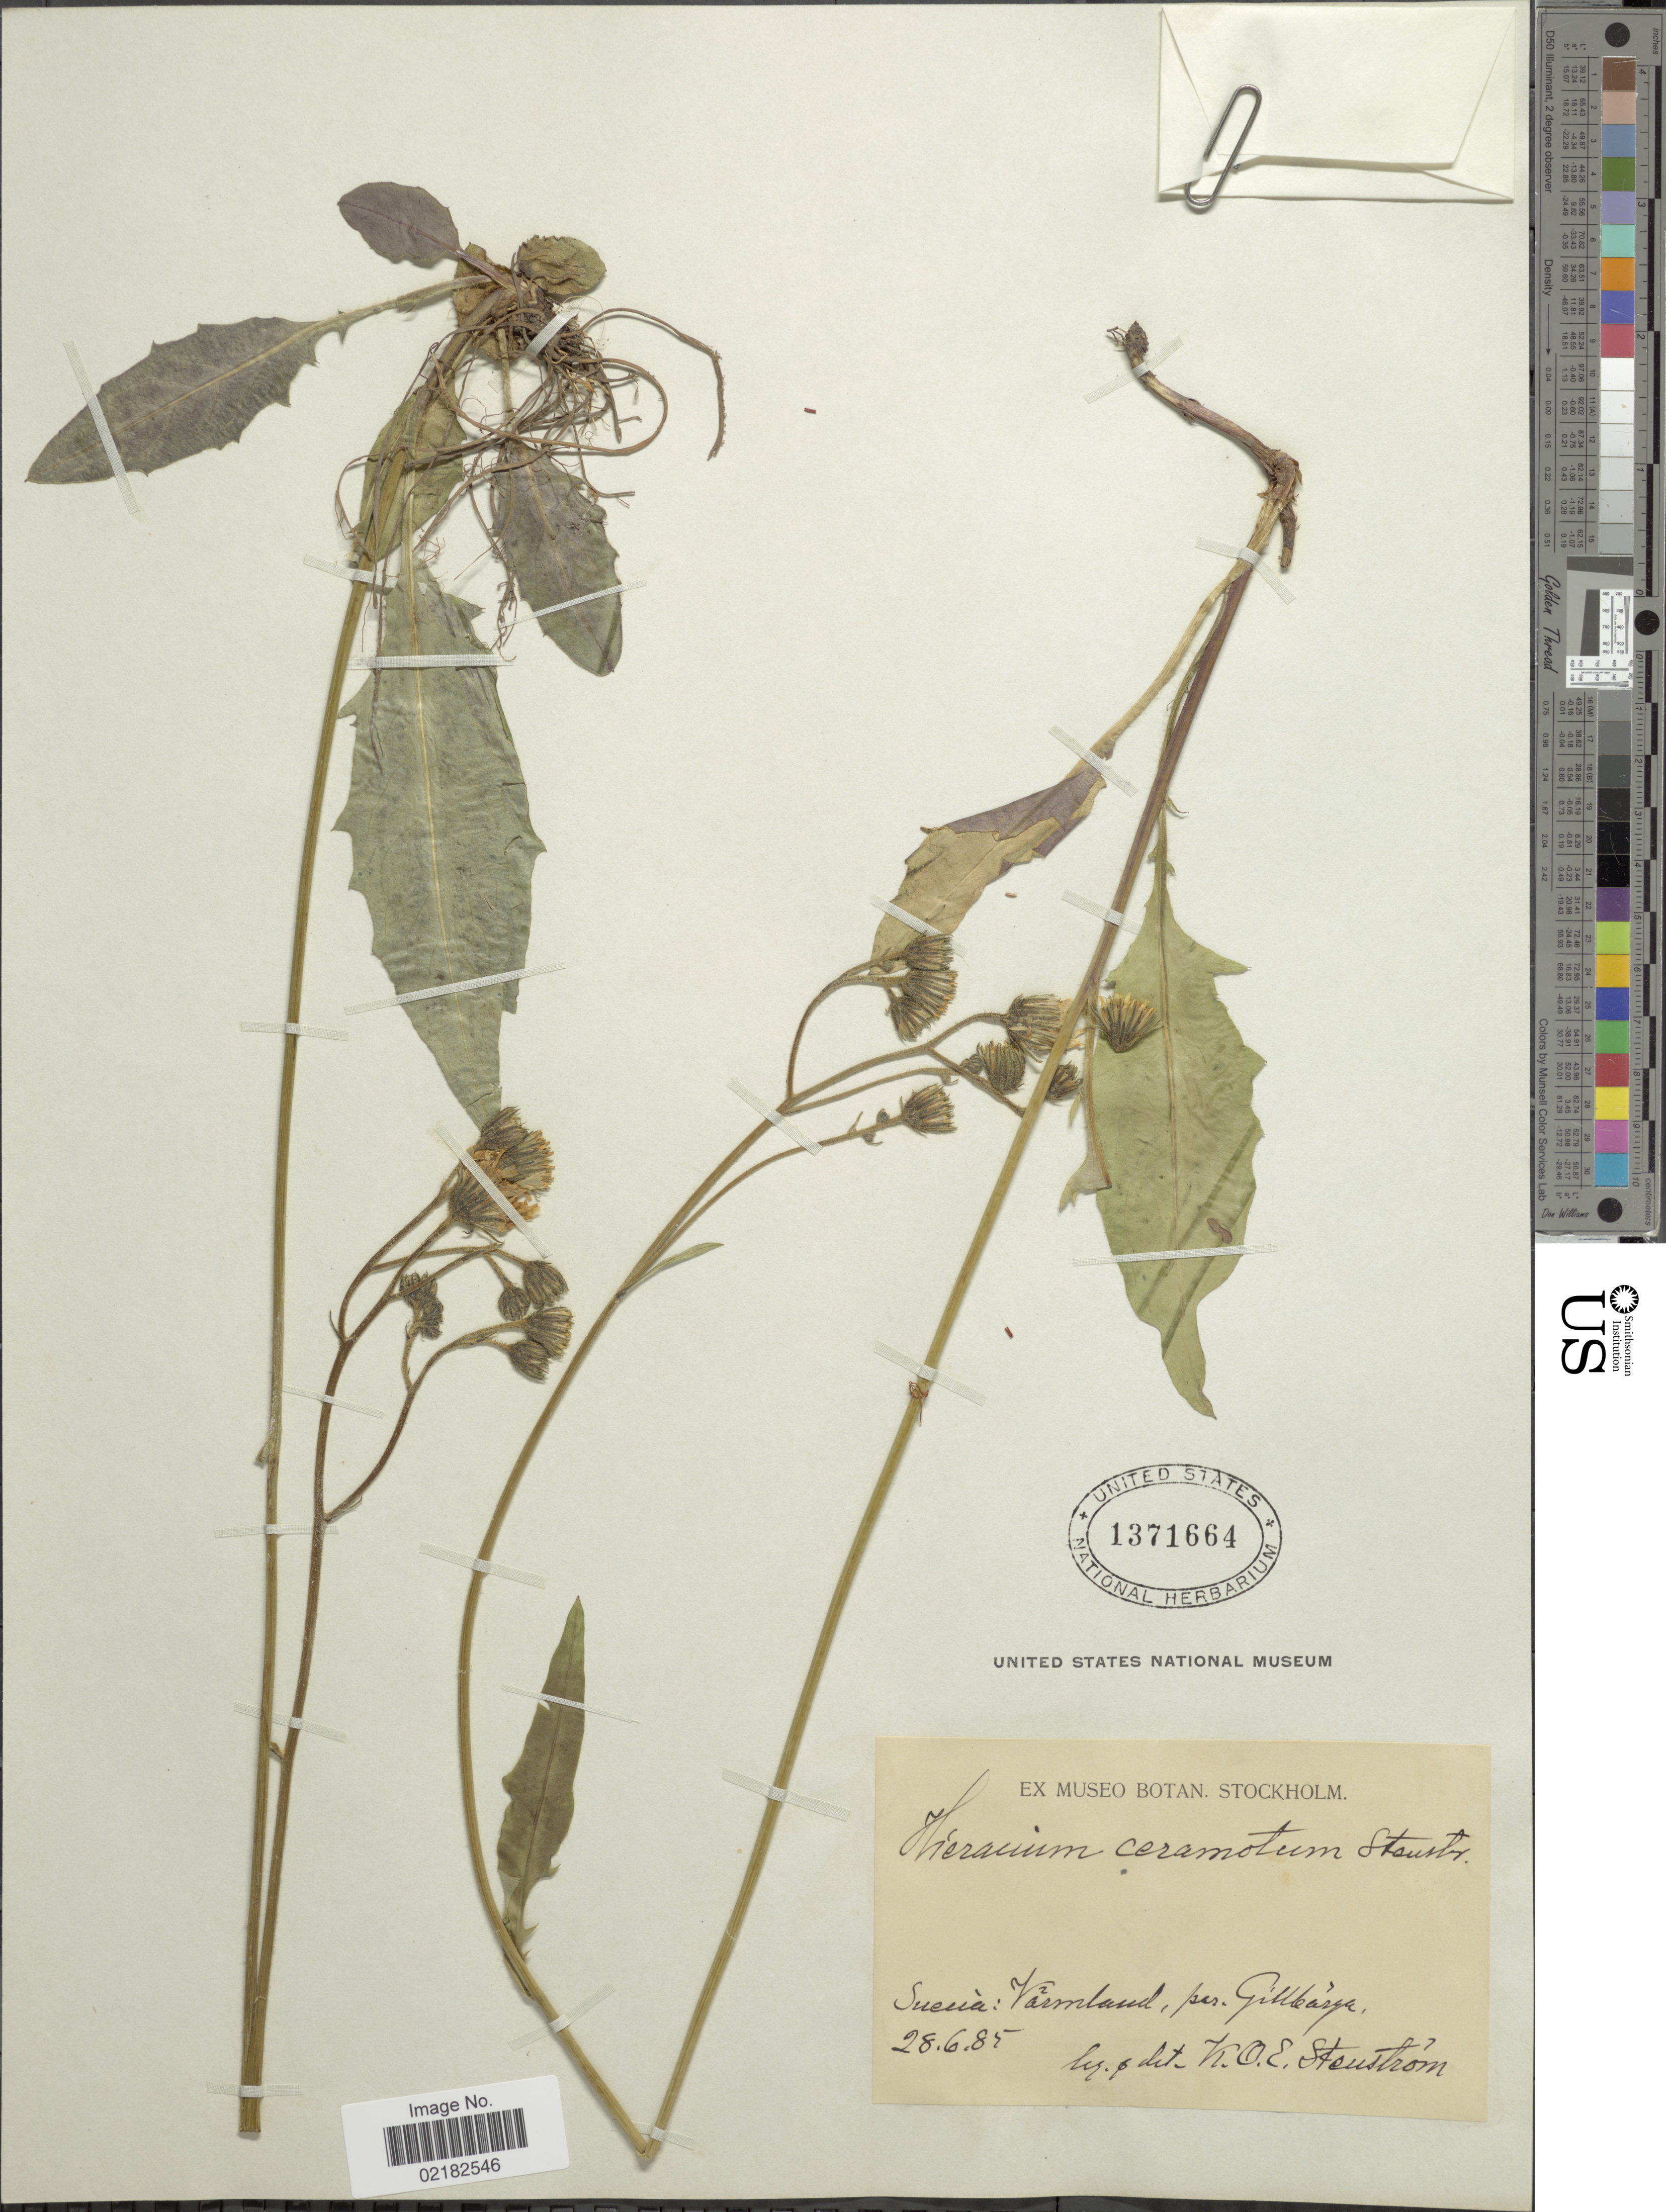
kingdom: Plantae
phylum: Tracheophyta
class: Magnoliopsida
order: Asterales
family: Asteraceae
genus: Hieracium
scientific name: Hieracium ceramotum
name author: Stenstr. ex Dahlst.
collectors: K. O. E. Stenström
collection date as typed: Transcribed d/m/y: 28/6/85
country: Sweden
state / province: Varmland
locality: Suecia, Varmland, pr. Gillberga.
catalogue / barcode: US 1371664